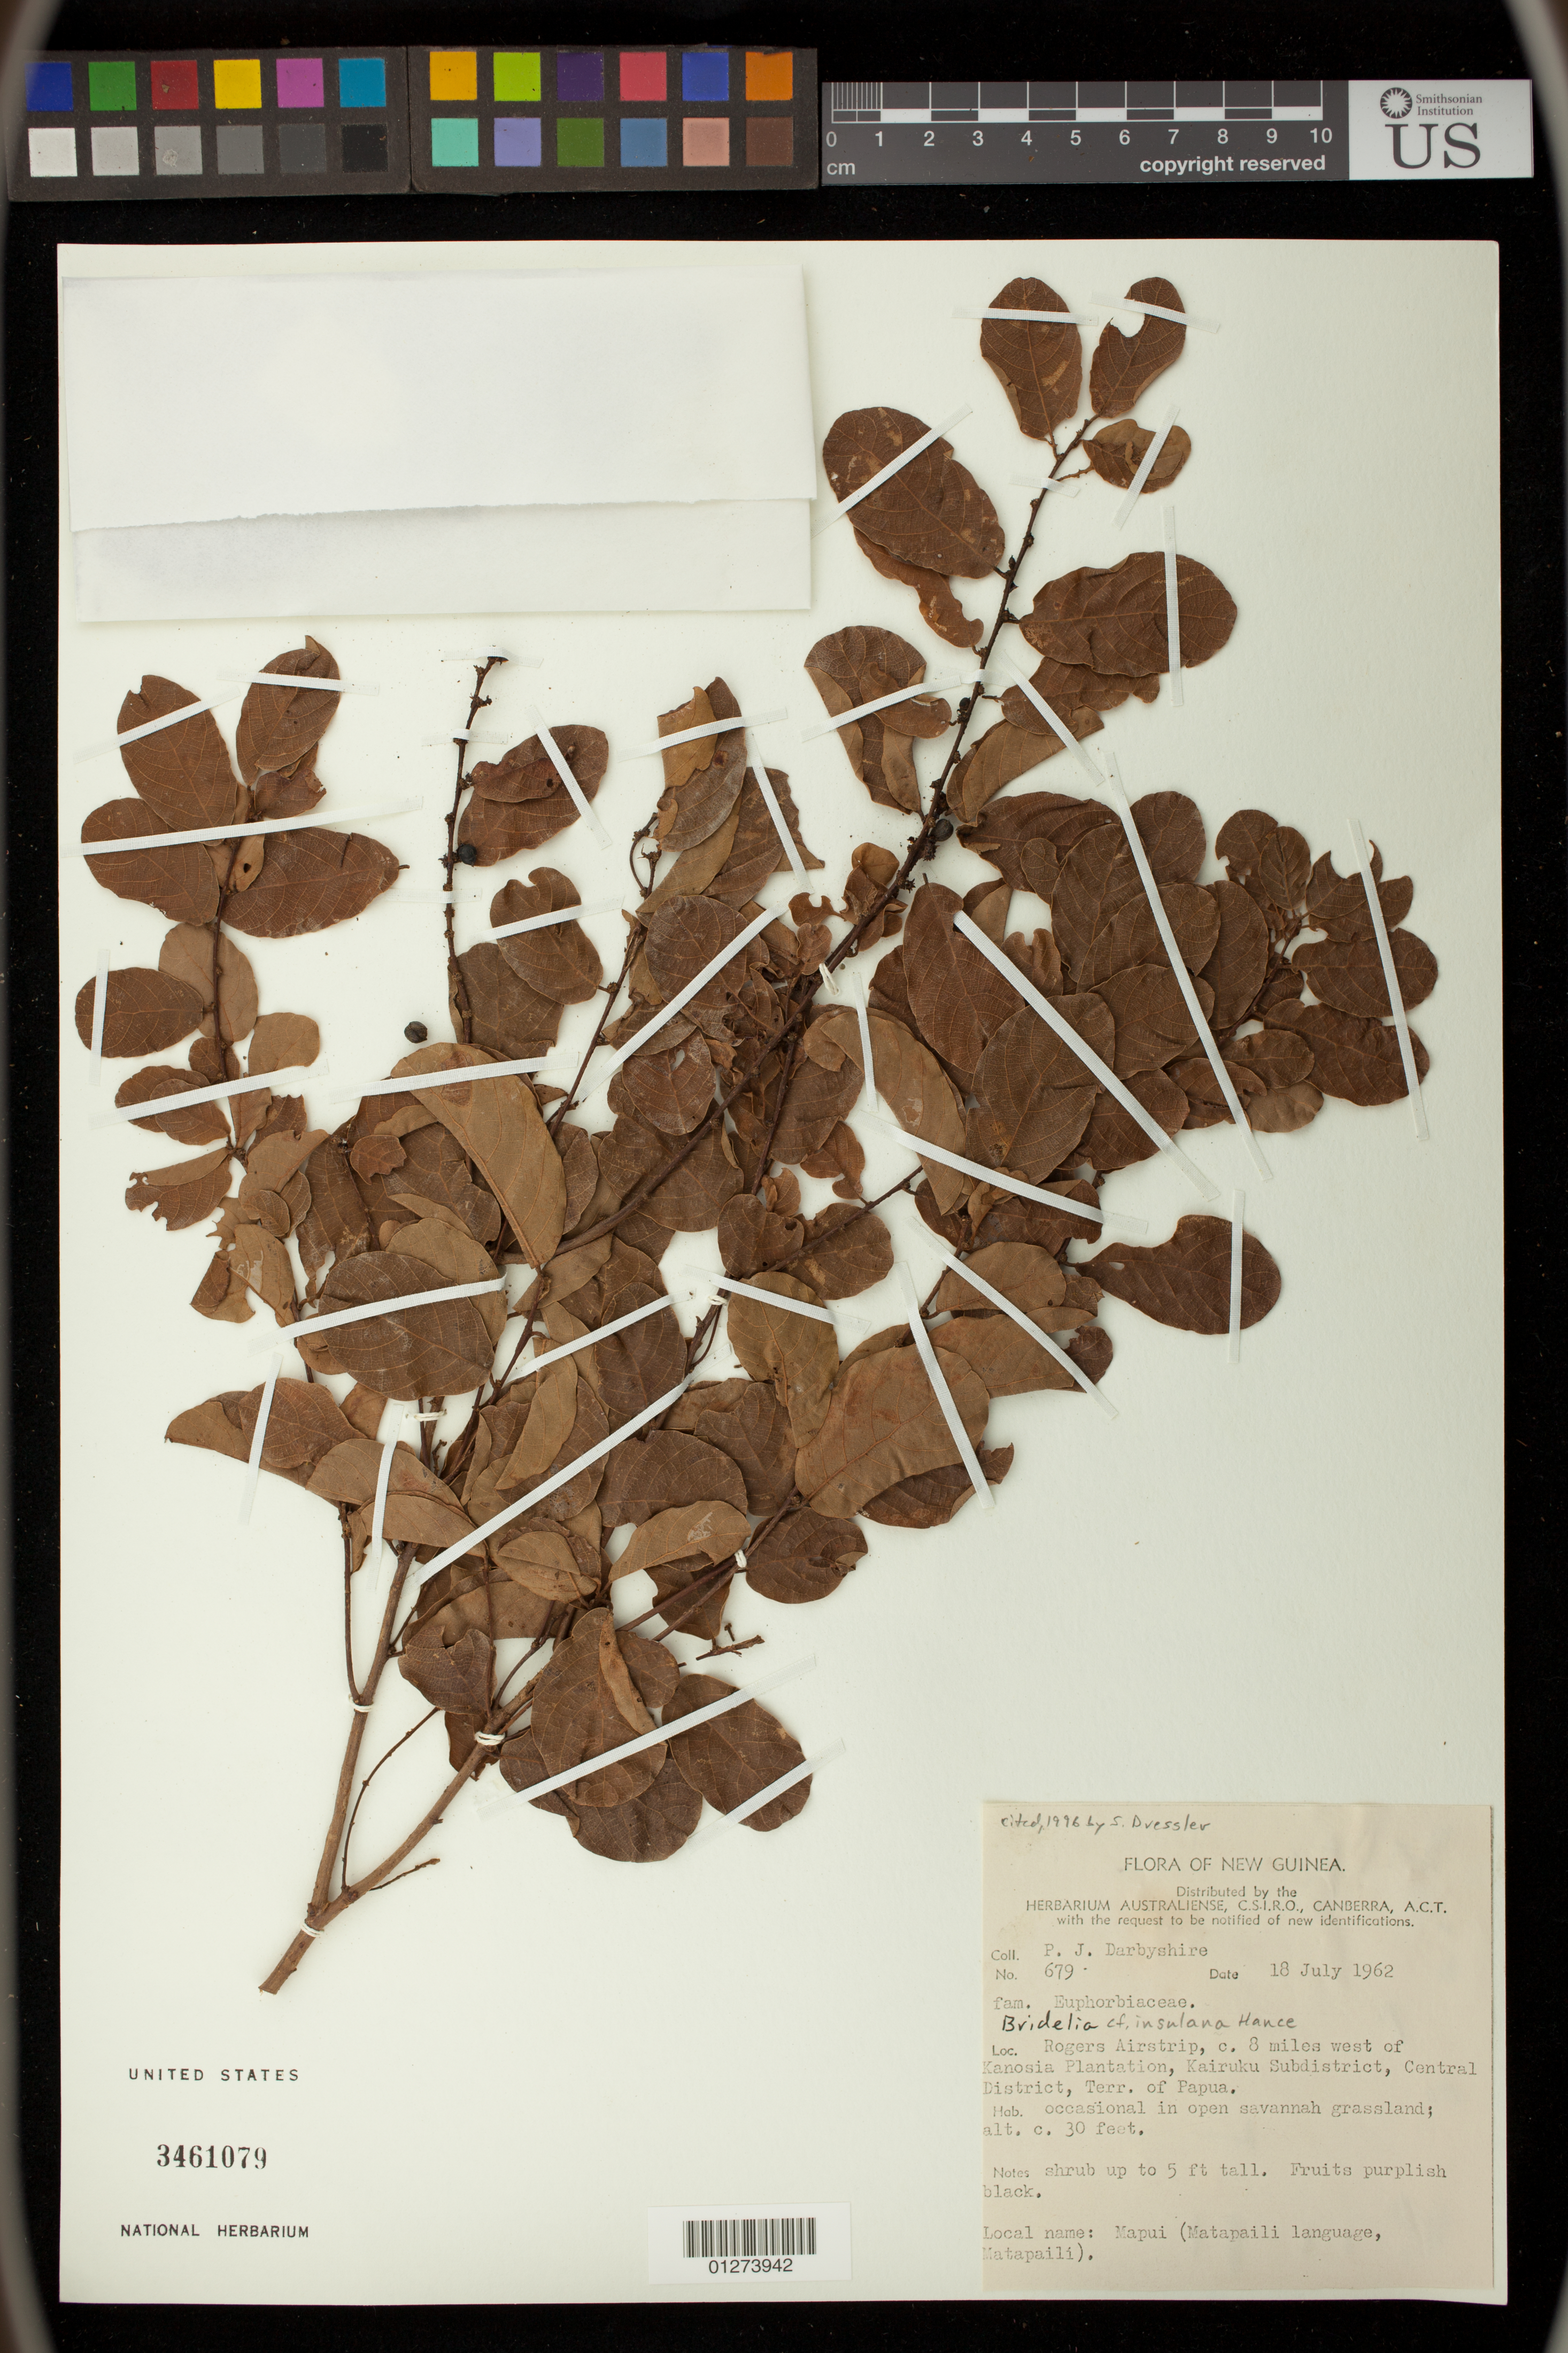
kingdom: Plantae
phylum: Tracheophyta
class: Magnoliopsida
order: Malpighiales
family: Phyllanthaceae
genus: Bridelia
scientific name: Bridelia insulana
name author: Hance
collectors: P. Darbyshire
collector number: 679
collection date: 1962-07-18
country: Papua New Guinea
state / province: Central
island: New Guinea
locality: Rogers Airstrip, c. 8 miles west of Kanosia Plantation, Kairuku Subdistrict, Central district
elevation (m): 9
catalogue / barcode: US 3461079